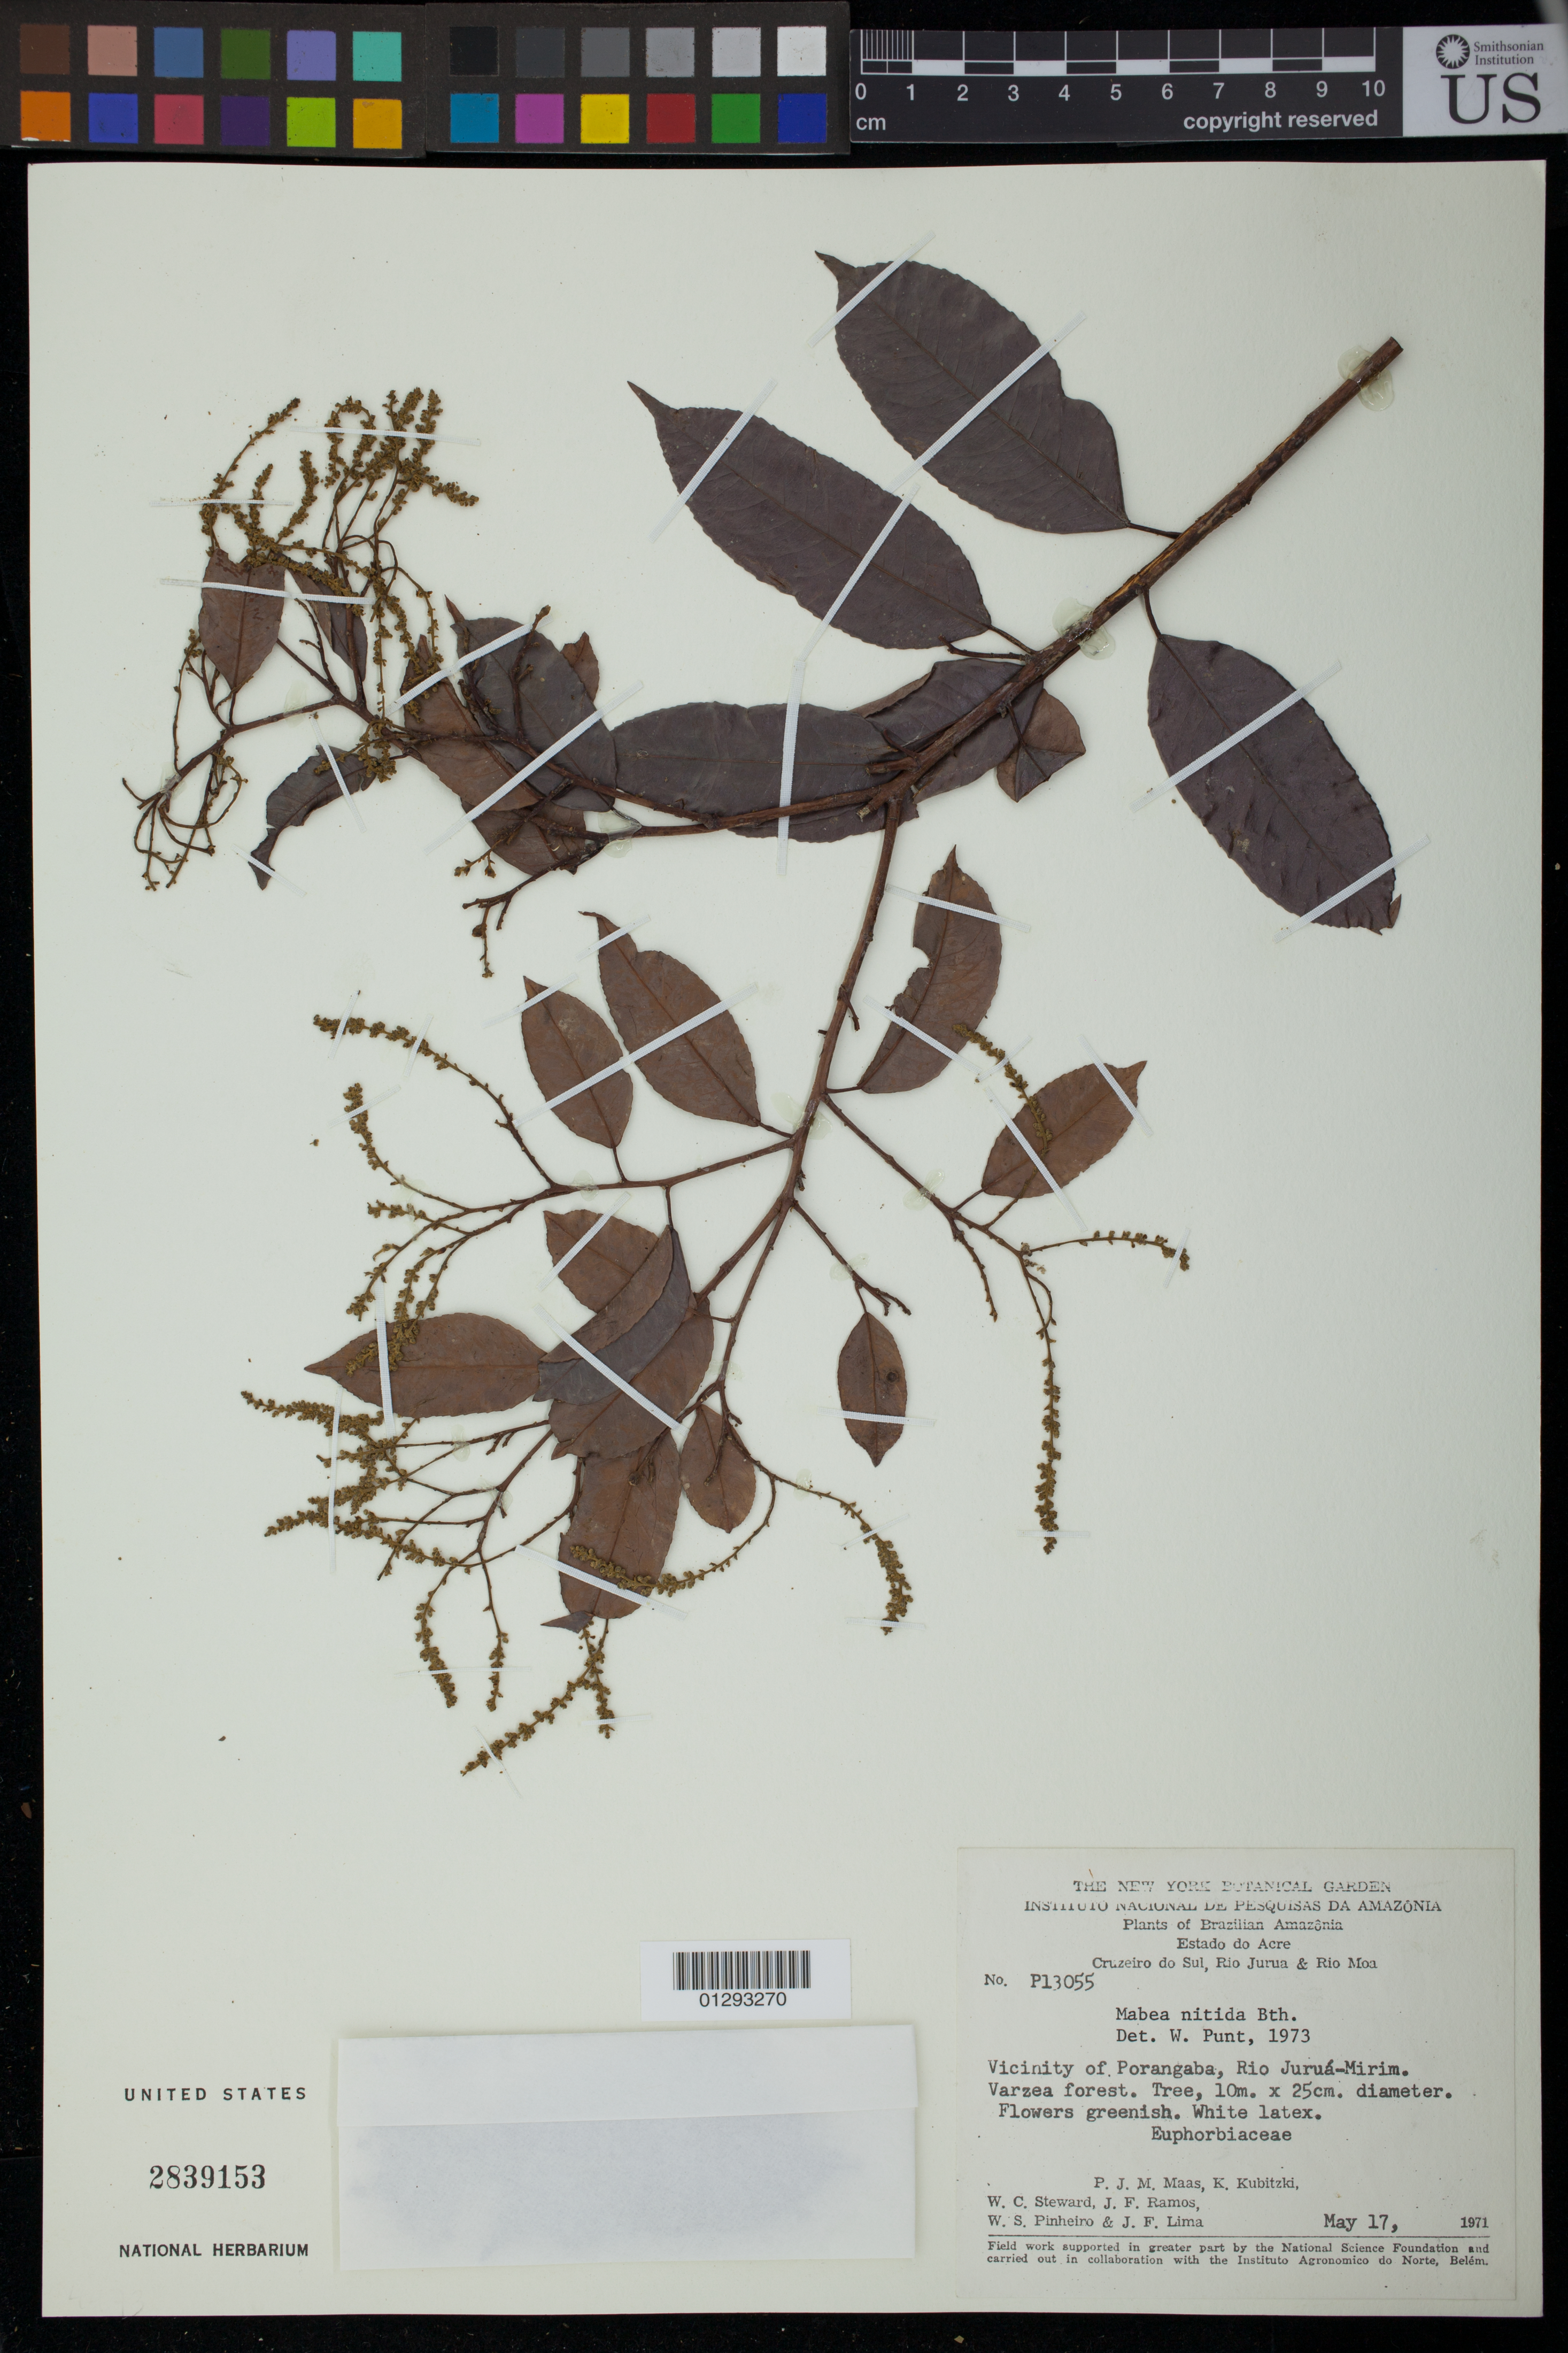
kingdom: Plantae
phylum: Tracheophyta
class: Magnoliopsida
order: Malpighiales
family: Euphorbiaceae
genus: Mabea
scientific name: Mabea nitida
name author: Spruce ex Benth.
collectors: P. Maas, K. Kubitzki, W. C. Steward, J. F. Ramos, W. S. Pinheiro & J. F. Lima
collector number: P13055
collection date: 1971-05-17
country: Brazil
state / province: Amazonas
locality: Estado do Acre. Cruzeiro do Sul, Rio Jurua & Rio Moa. Vicinity of Porangaba, Rio Jurua-Mirim.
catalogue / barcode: US 2839153